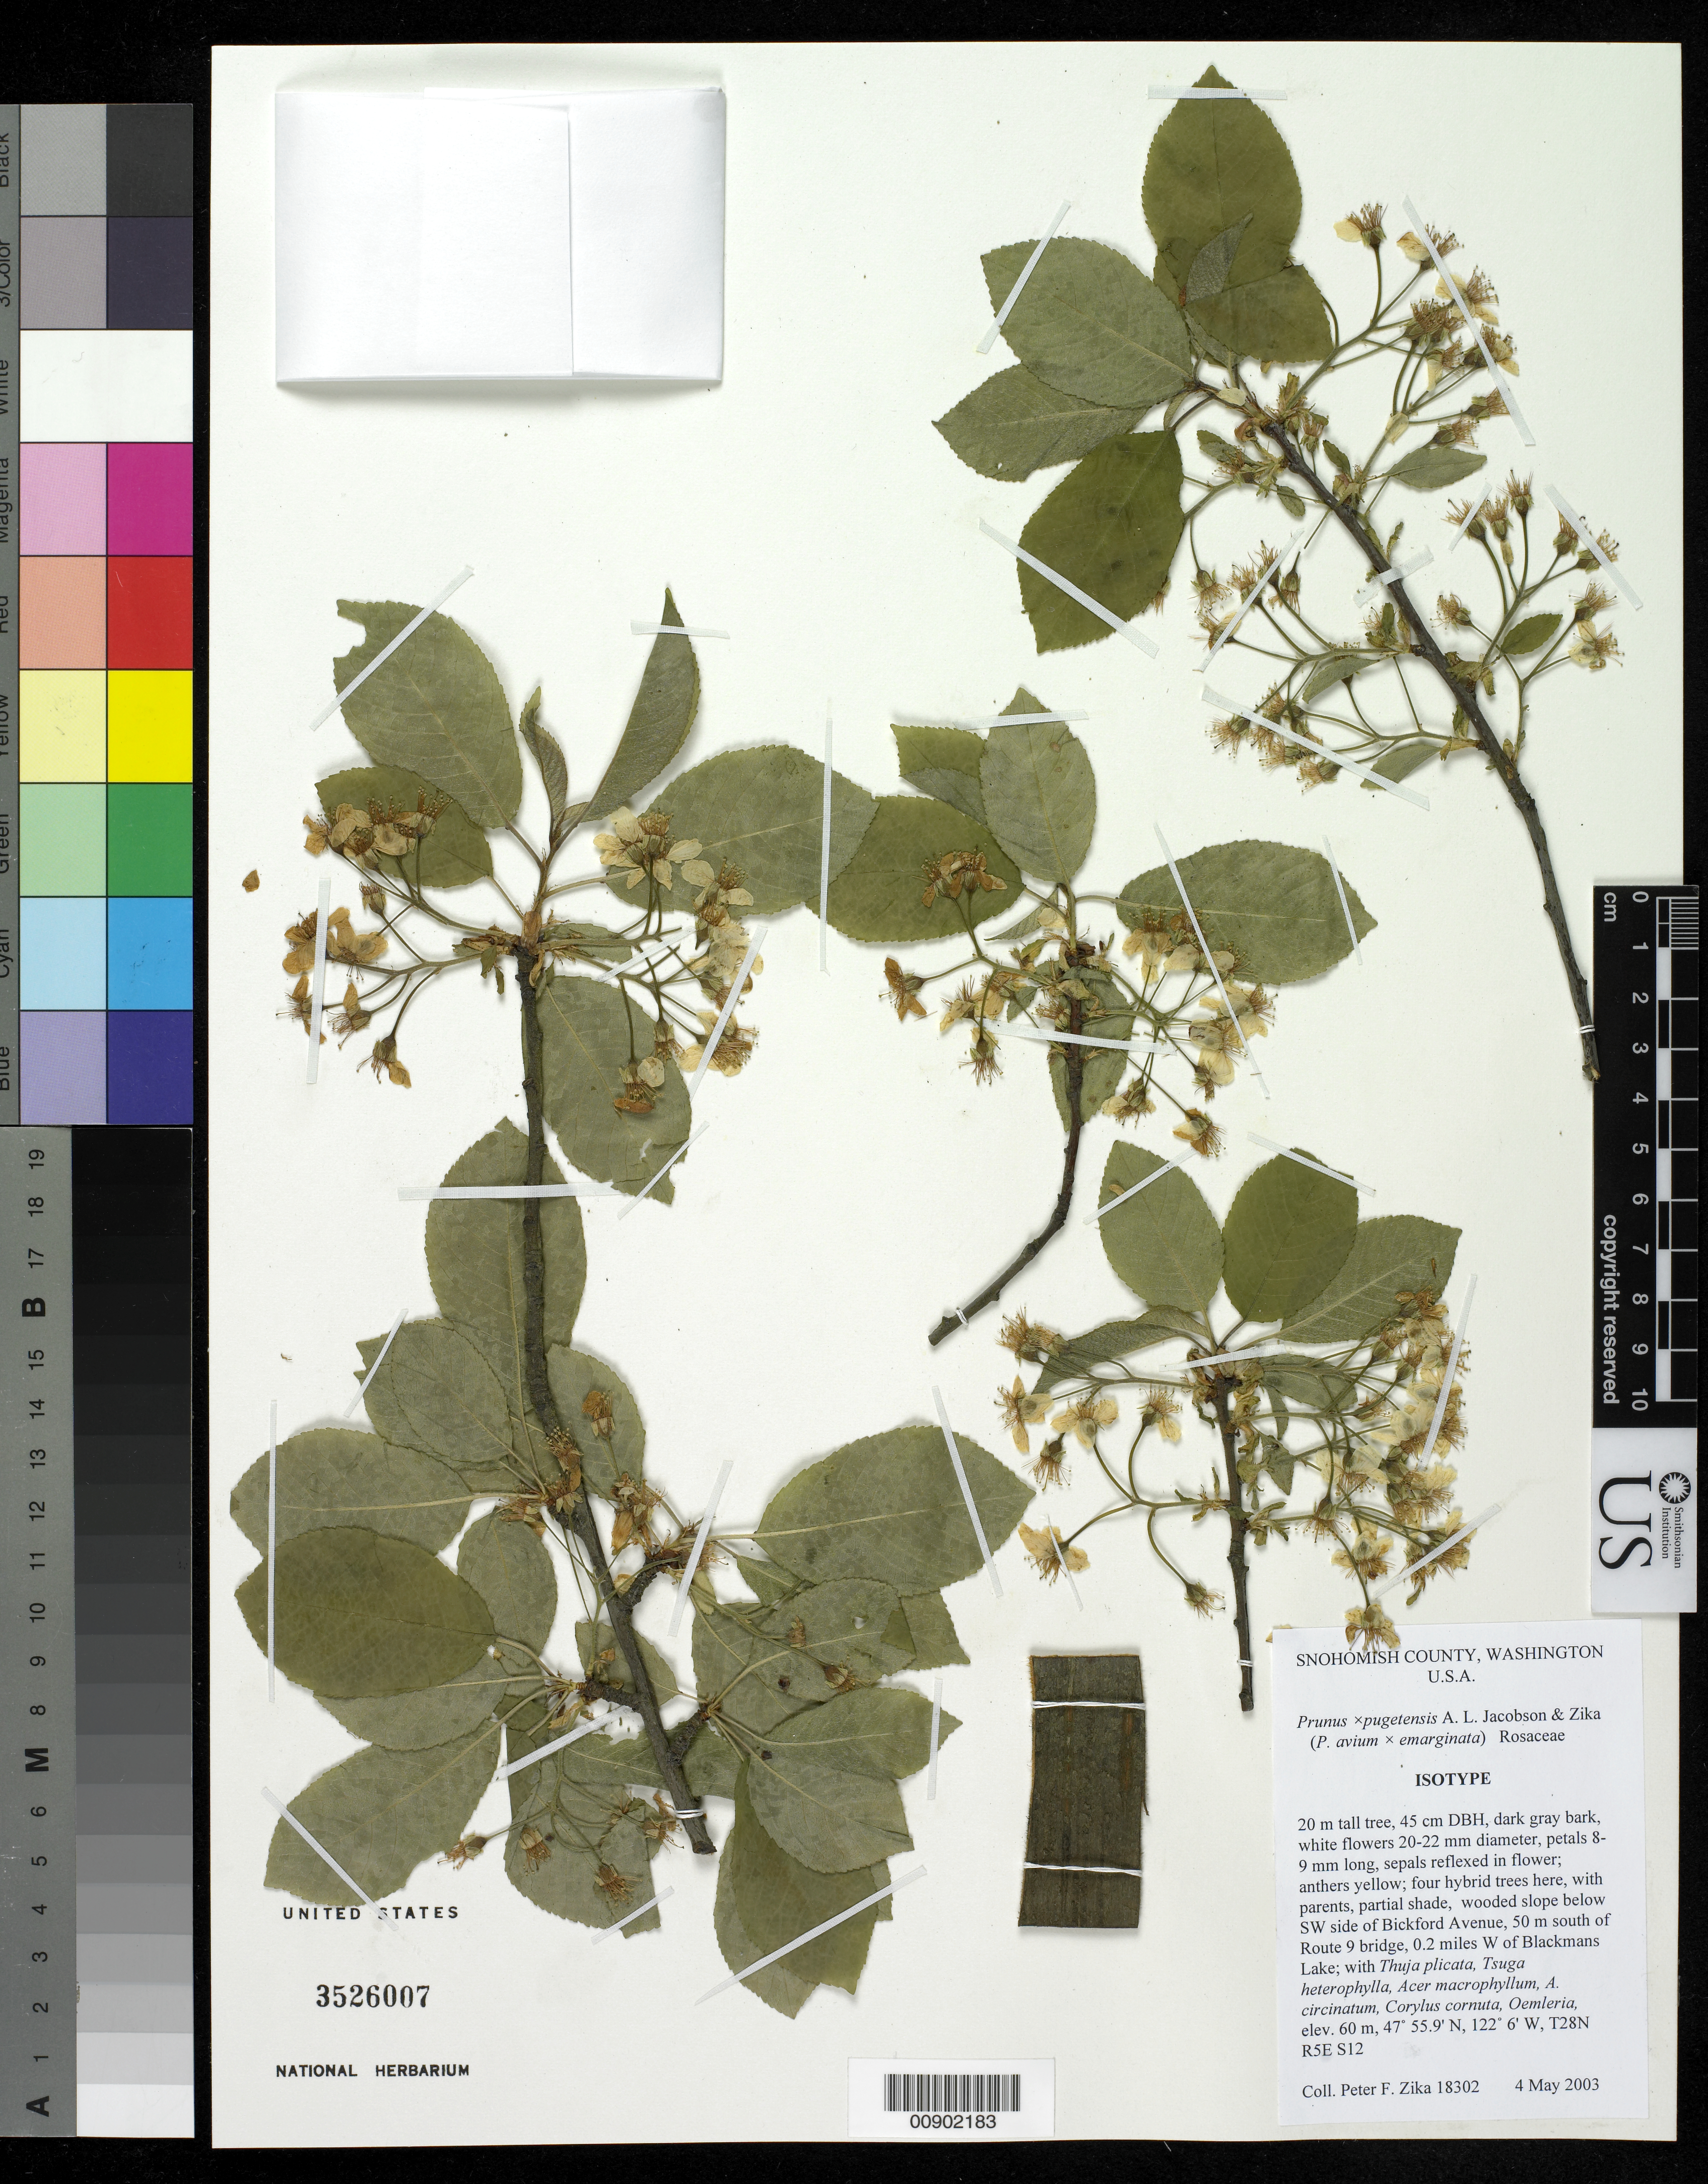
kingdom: Plantae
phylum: Tracheophyta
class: Magnoliopsida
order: Rosales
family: Rosaceae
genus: Prunus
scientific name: Prunus x pugetensis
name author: Jacobson & Zika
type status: Isotype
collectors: P. F. Zika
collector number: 18302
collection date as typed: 04 May 2003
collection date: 2003-05-04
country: United States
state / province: Washington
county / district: Snohomish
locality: Wooded slope below SW side of Bickford Avenue, 50 m south of Route 9 bridge, 0.2 miles W of Blackmans Lake.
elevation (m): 60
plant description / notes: Hybrid species, Prunus avium × Prunus emarginata.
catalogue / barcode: US 3526007